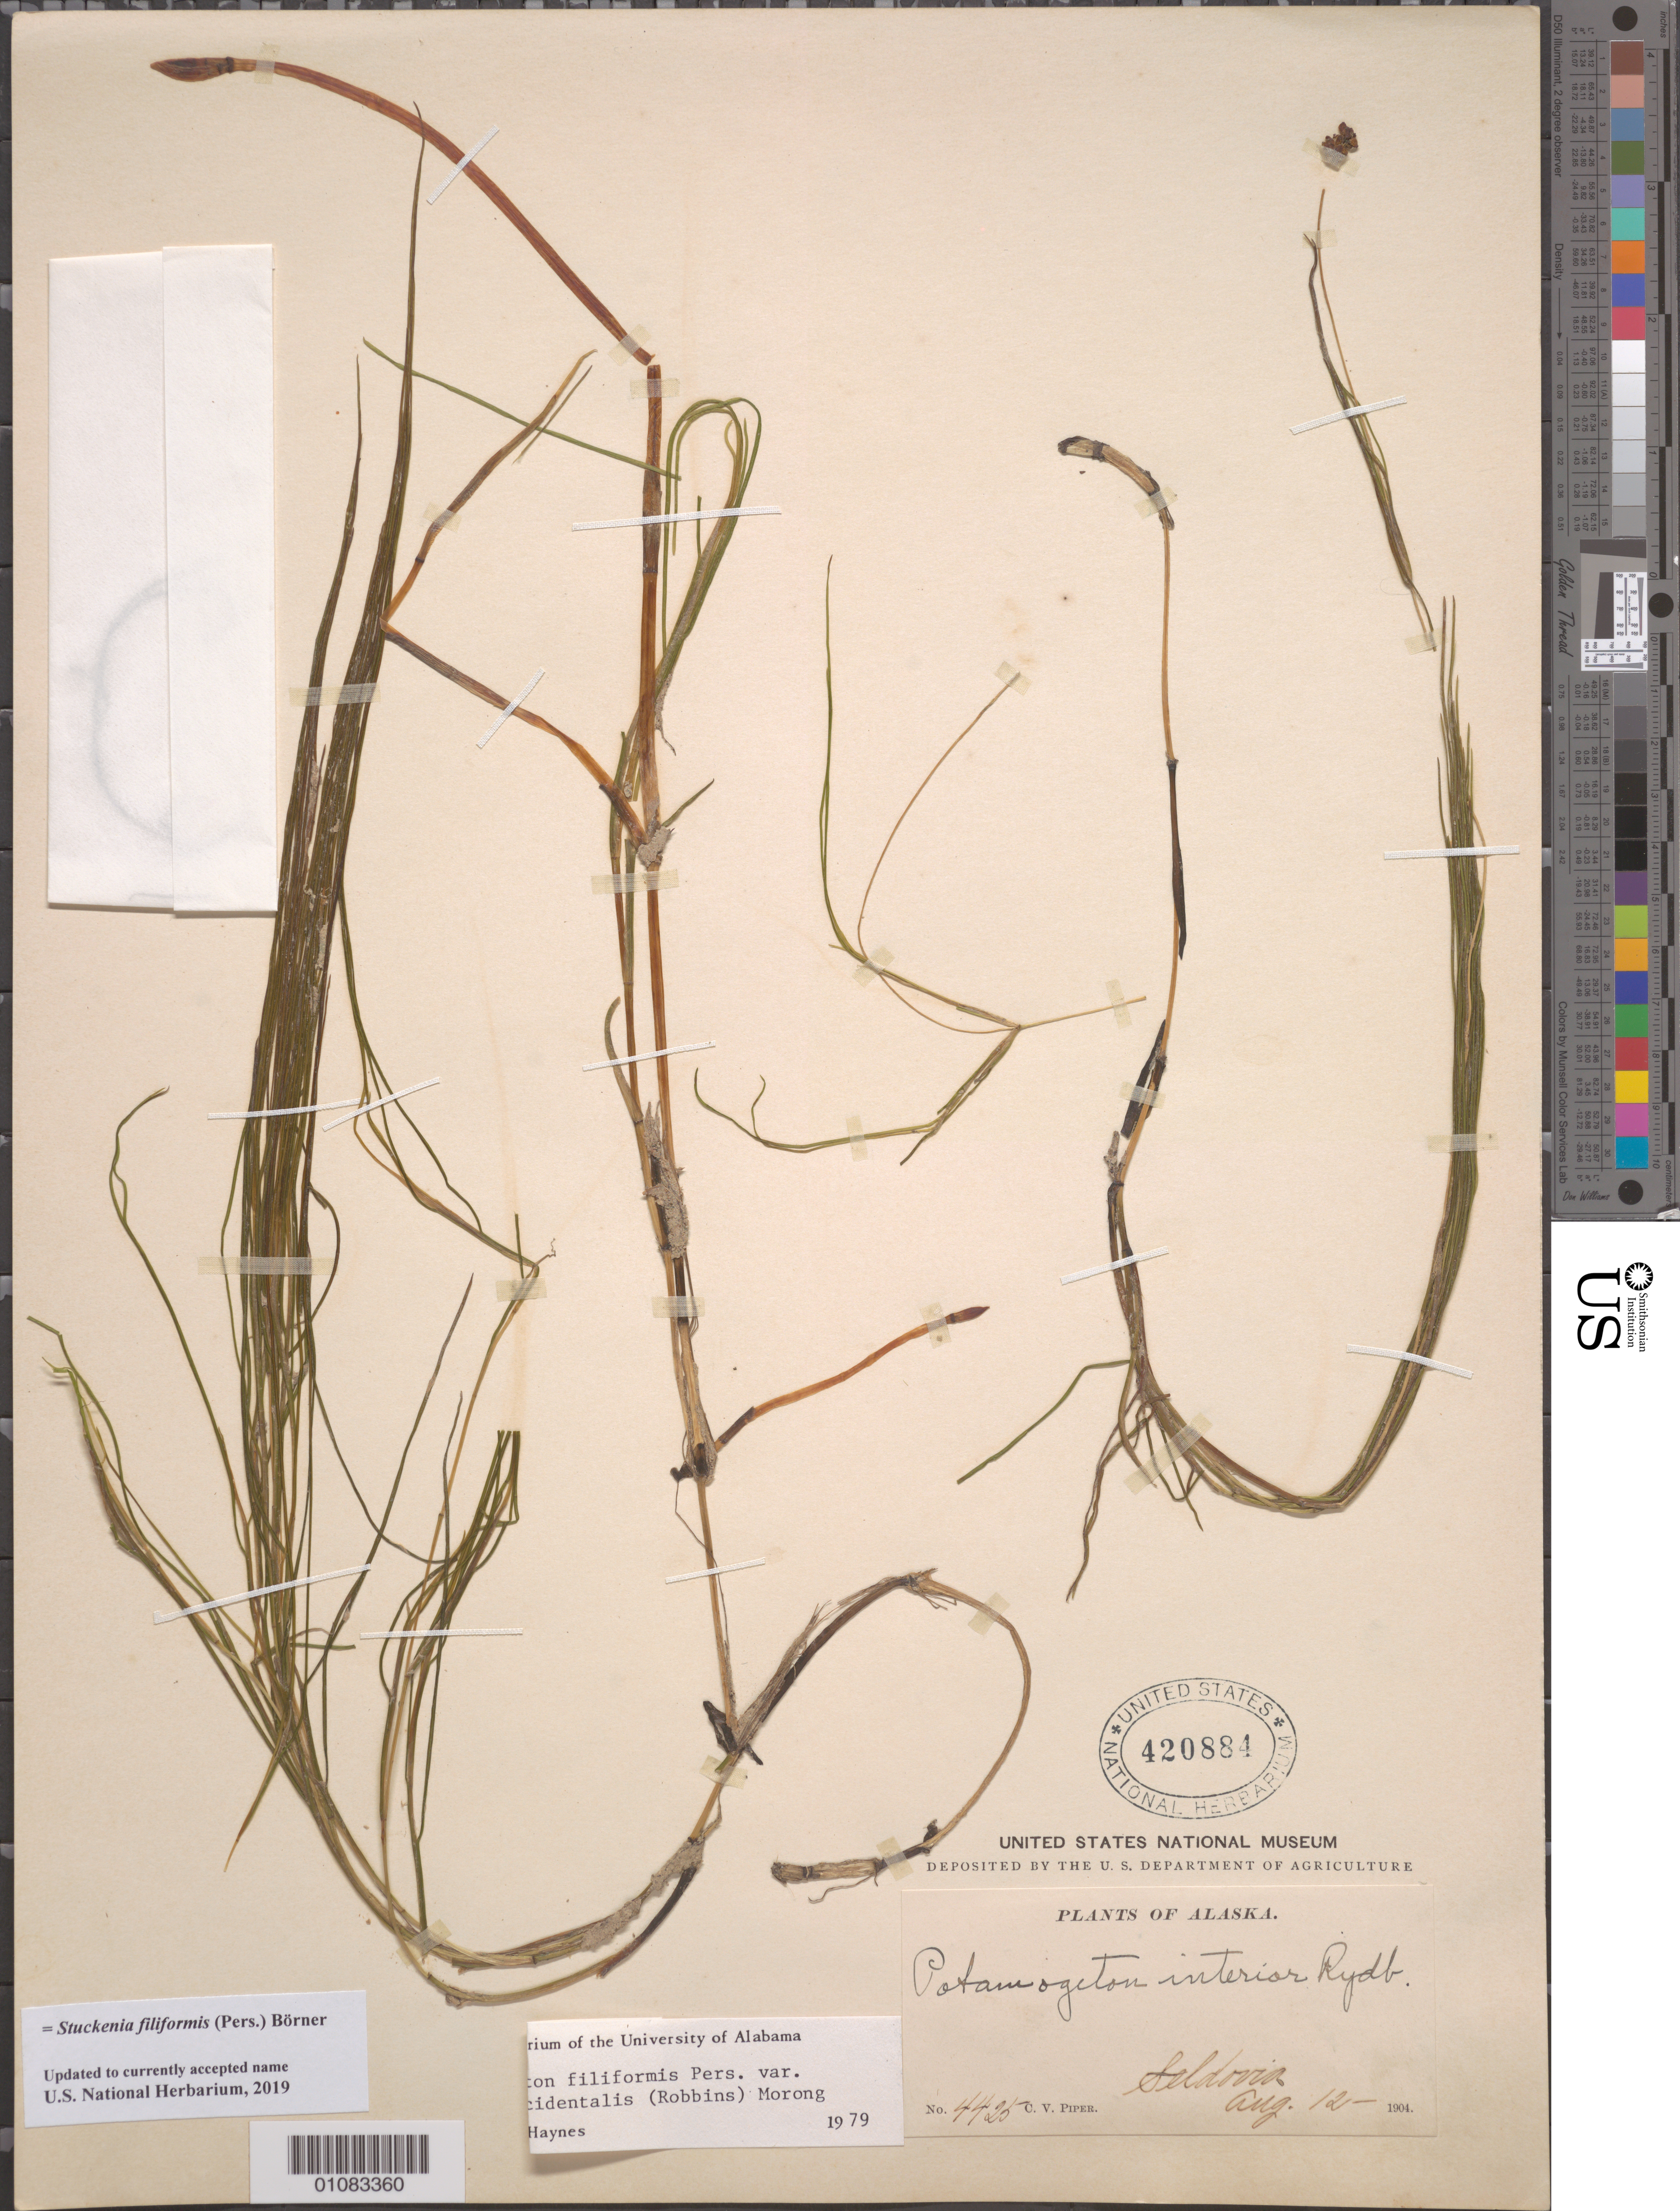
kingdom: Plantae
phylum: Tracheophyta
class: Liliopsida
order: Alismatales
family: Potamogetonaceae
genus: Stuckenia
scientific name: Stuckenia filiformis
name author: (Pers.) Börner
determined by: Strong, Mark T., (BOT), Smithsonian Institution - National Museum of Natural History (UNITED STATES)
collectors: C. V. Piper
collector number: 4425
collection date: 1904-08-12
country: United States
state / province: Alaska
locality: Seldovia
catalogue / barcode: US 420884